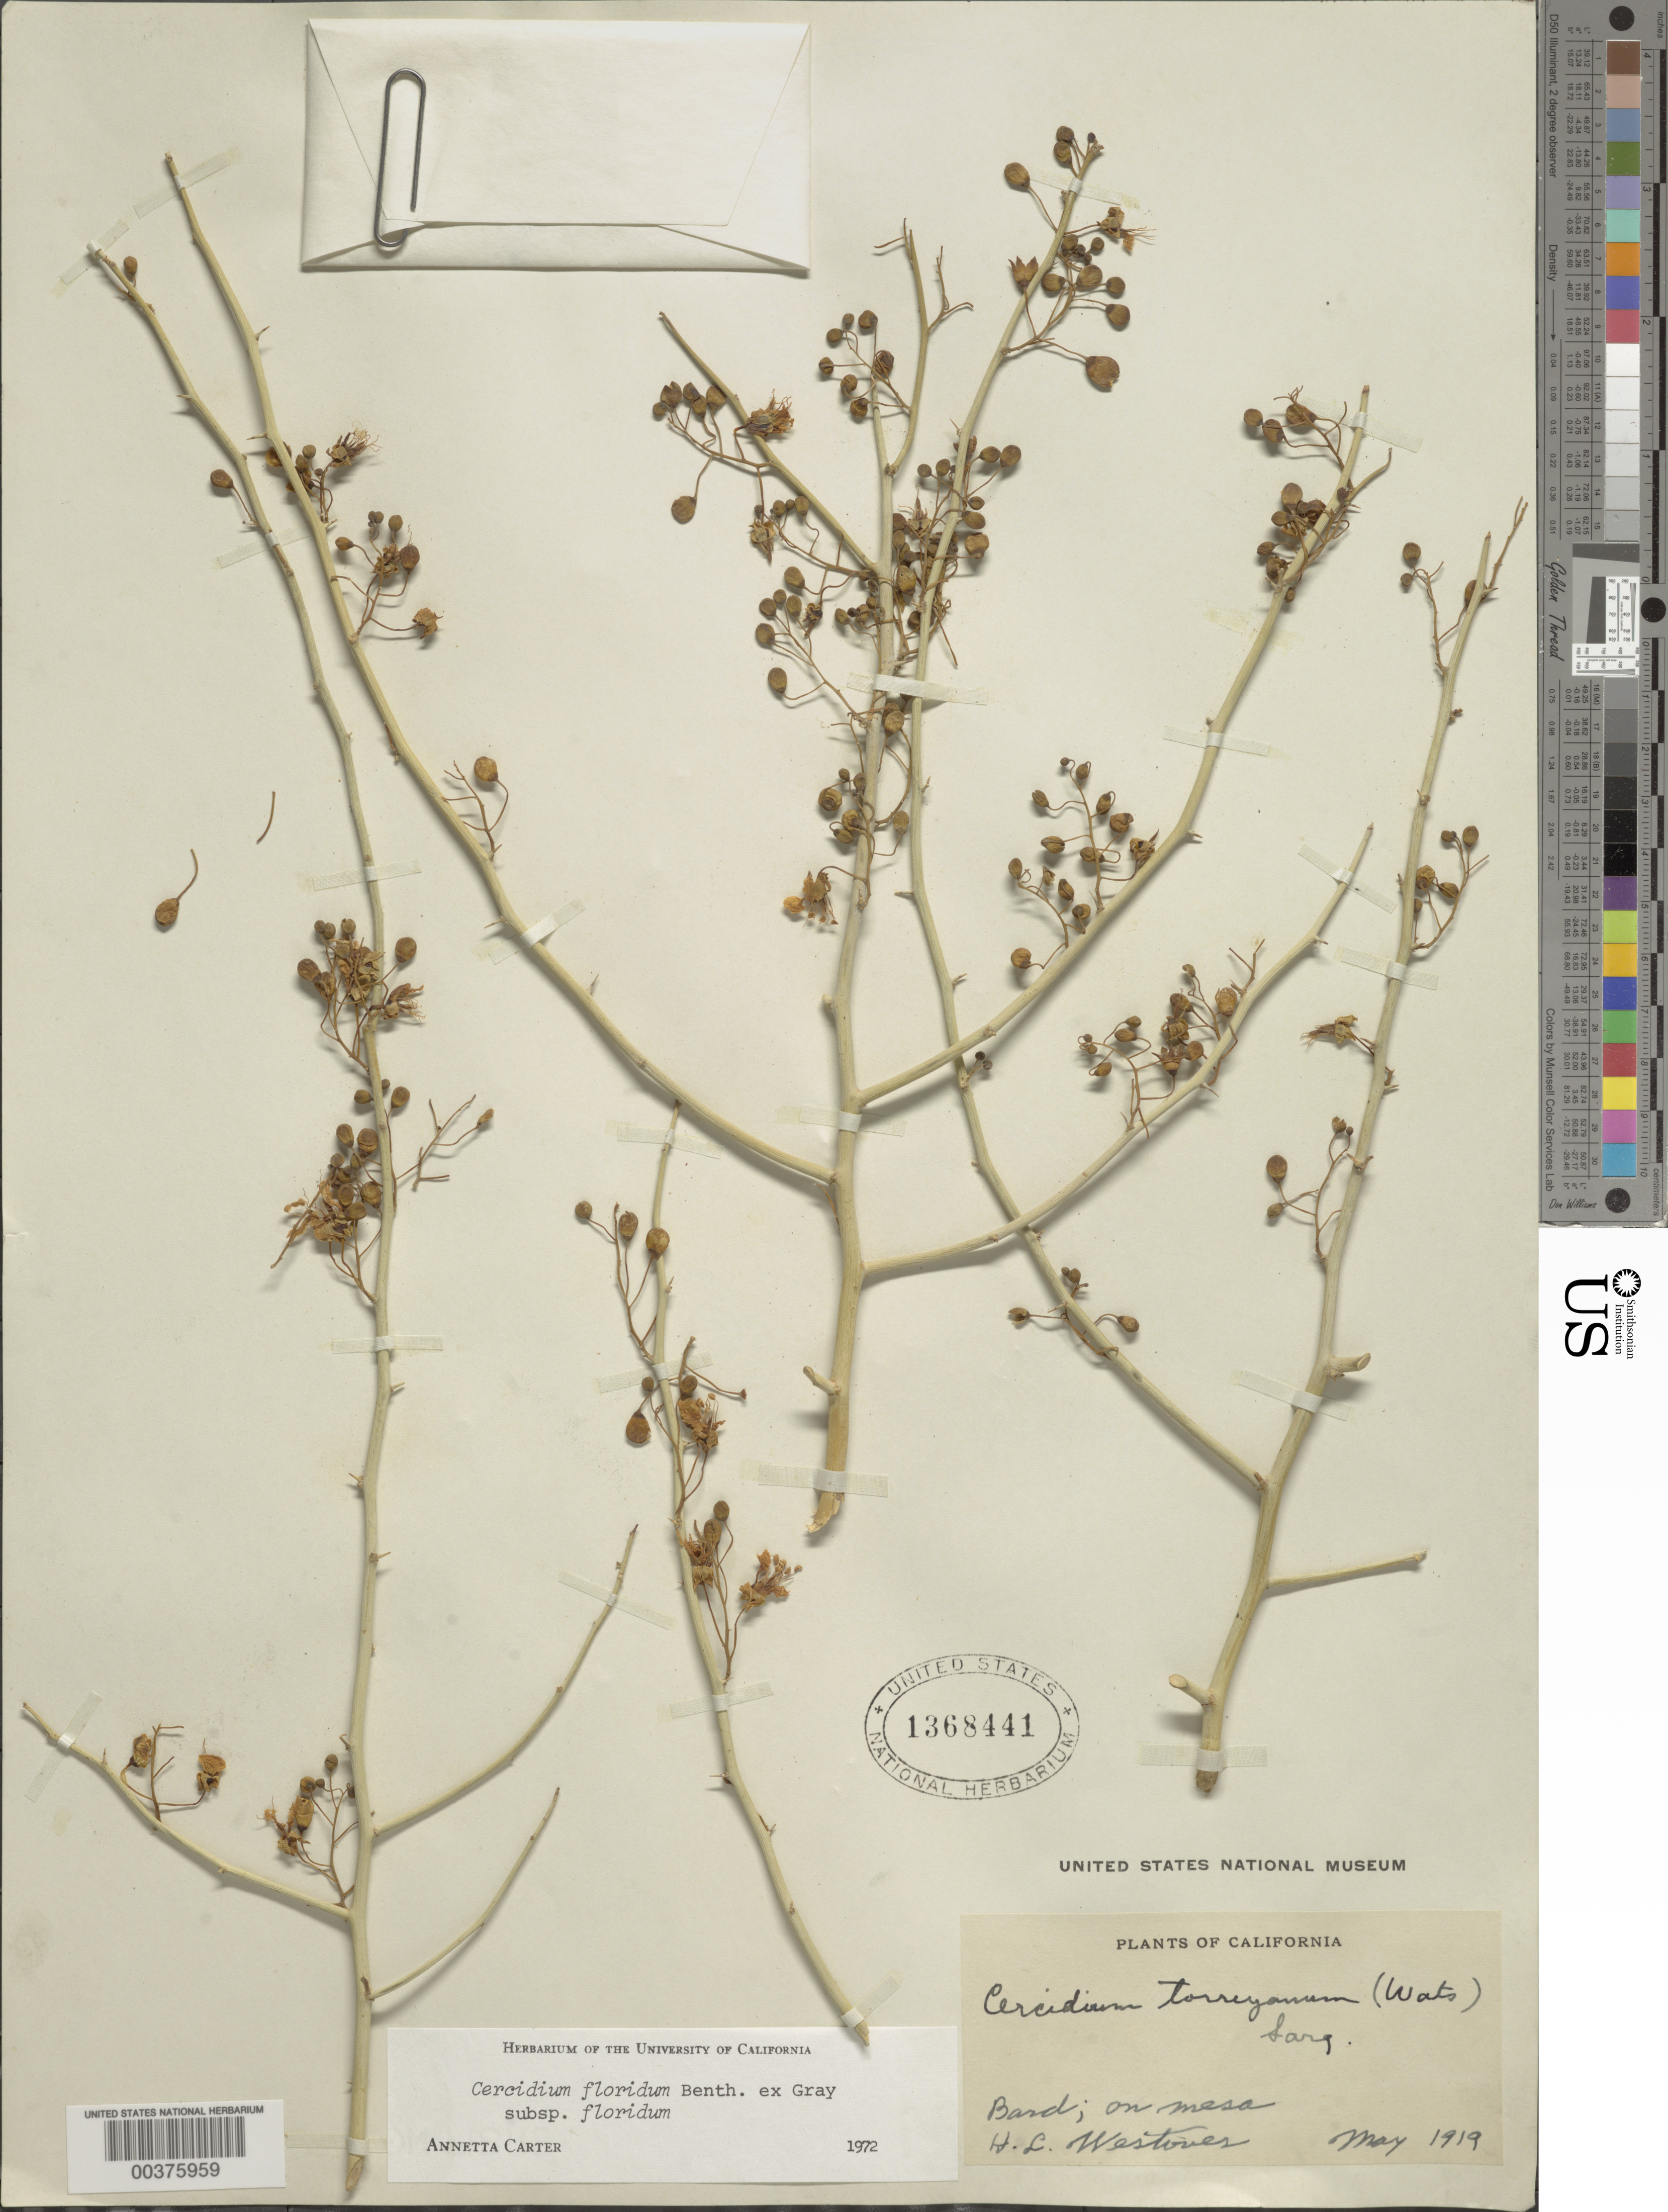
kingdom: Plantae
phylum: Tracheophyta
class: Magnoliopsida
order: Fabales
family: Fabaceae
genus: Parkinsonia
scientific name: Parkinsonia florida subsp. florida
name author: (Benth. ex A. Gray) S. Watson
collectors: H. Westover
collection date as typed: May 1919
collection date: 1919-05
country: United States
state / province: California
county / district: Imperial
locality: Bard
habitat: On mesa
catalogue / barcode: US 1368441